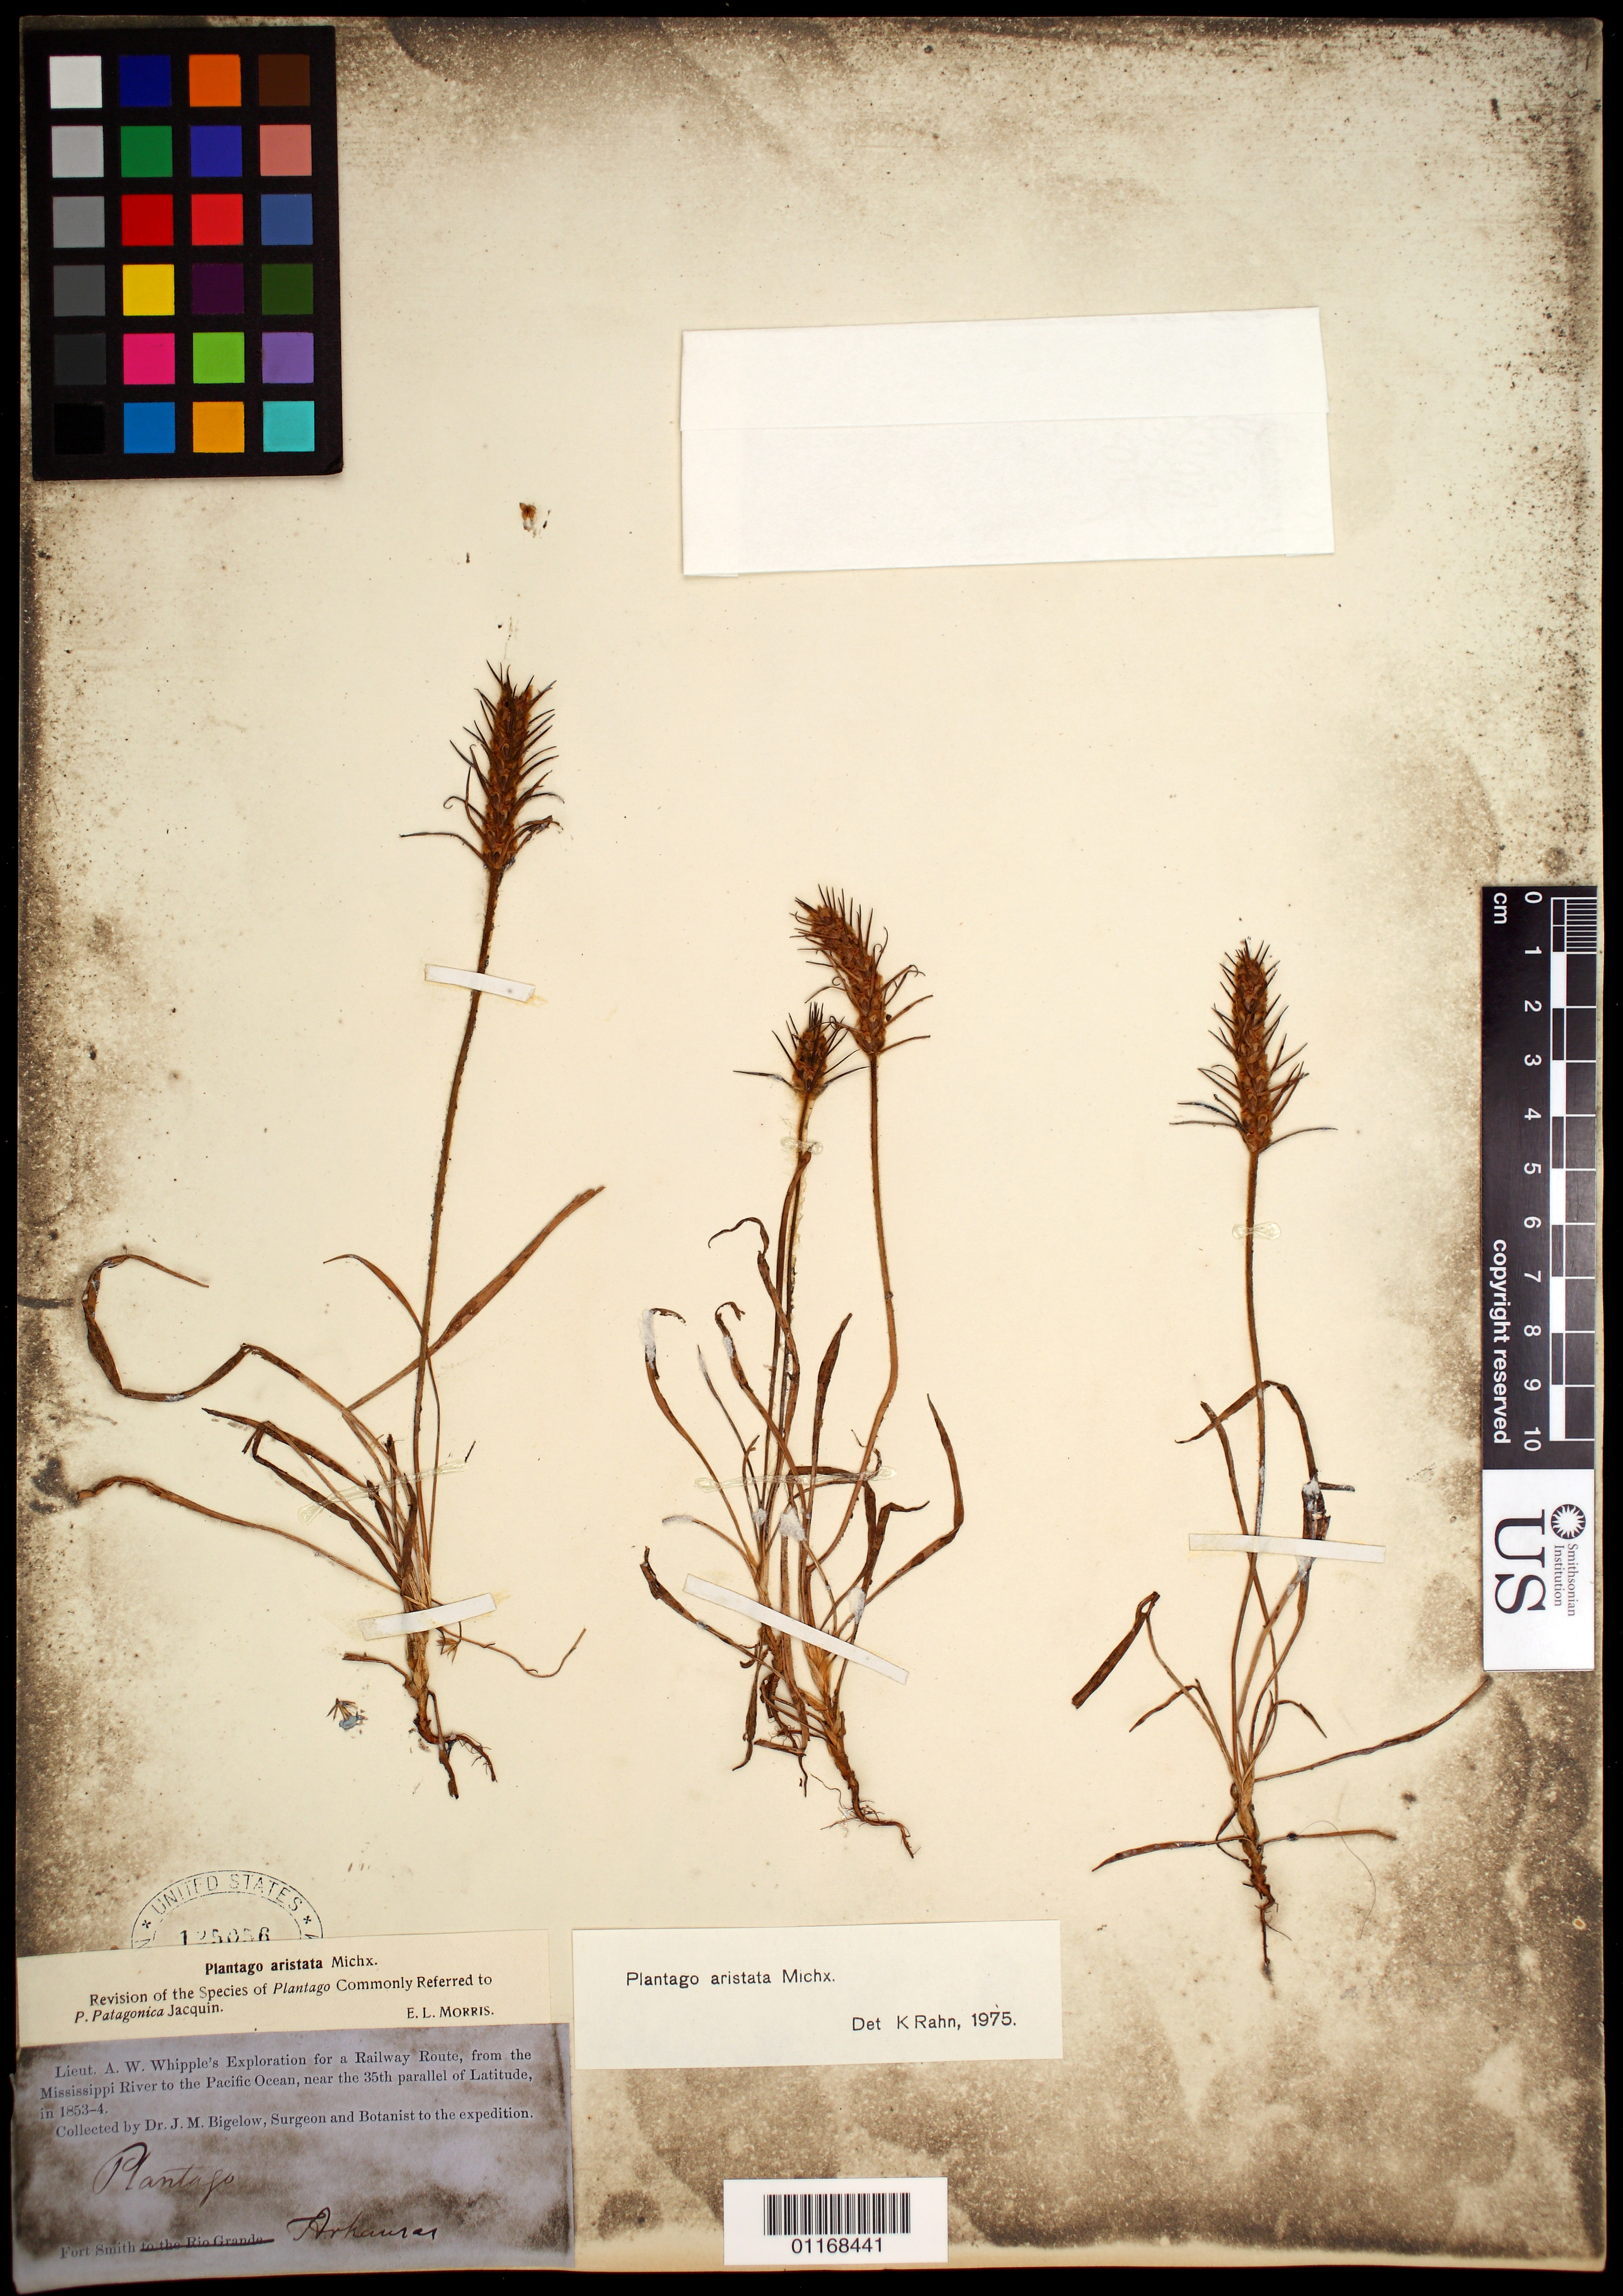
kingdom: Plantae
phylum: Tracheophyta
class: Magnoliopsida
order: Lamiales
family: Plantaginaceae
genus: Plantago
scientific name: Plantago aristata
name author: Michx.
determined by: Rahn, Knud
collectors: J. M. Bigelow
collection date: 1853/1854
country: United States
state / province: Arkansas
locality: Fort Smith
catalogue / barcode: US 125056